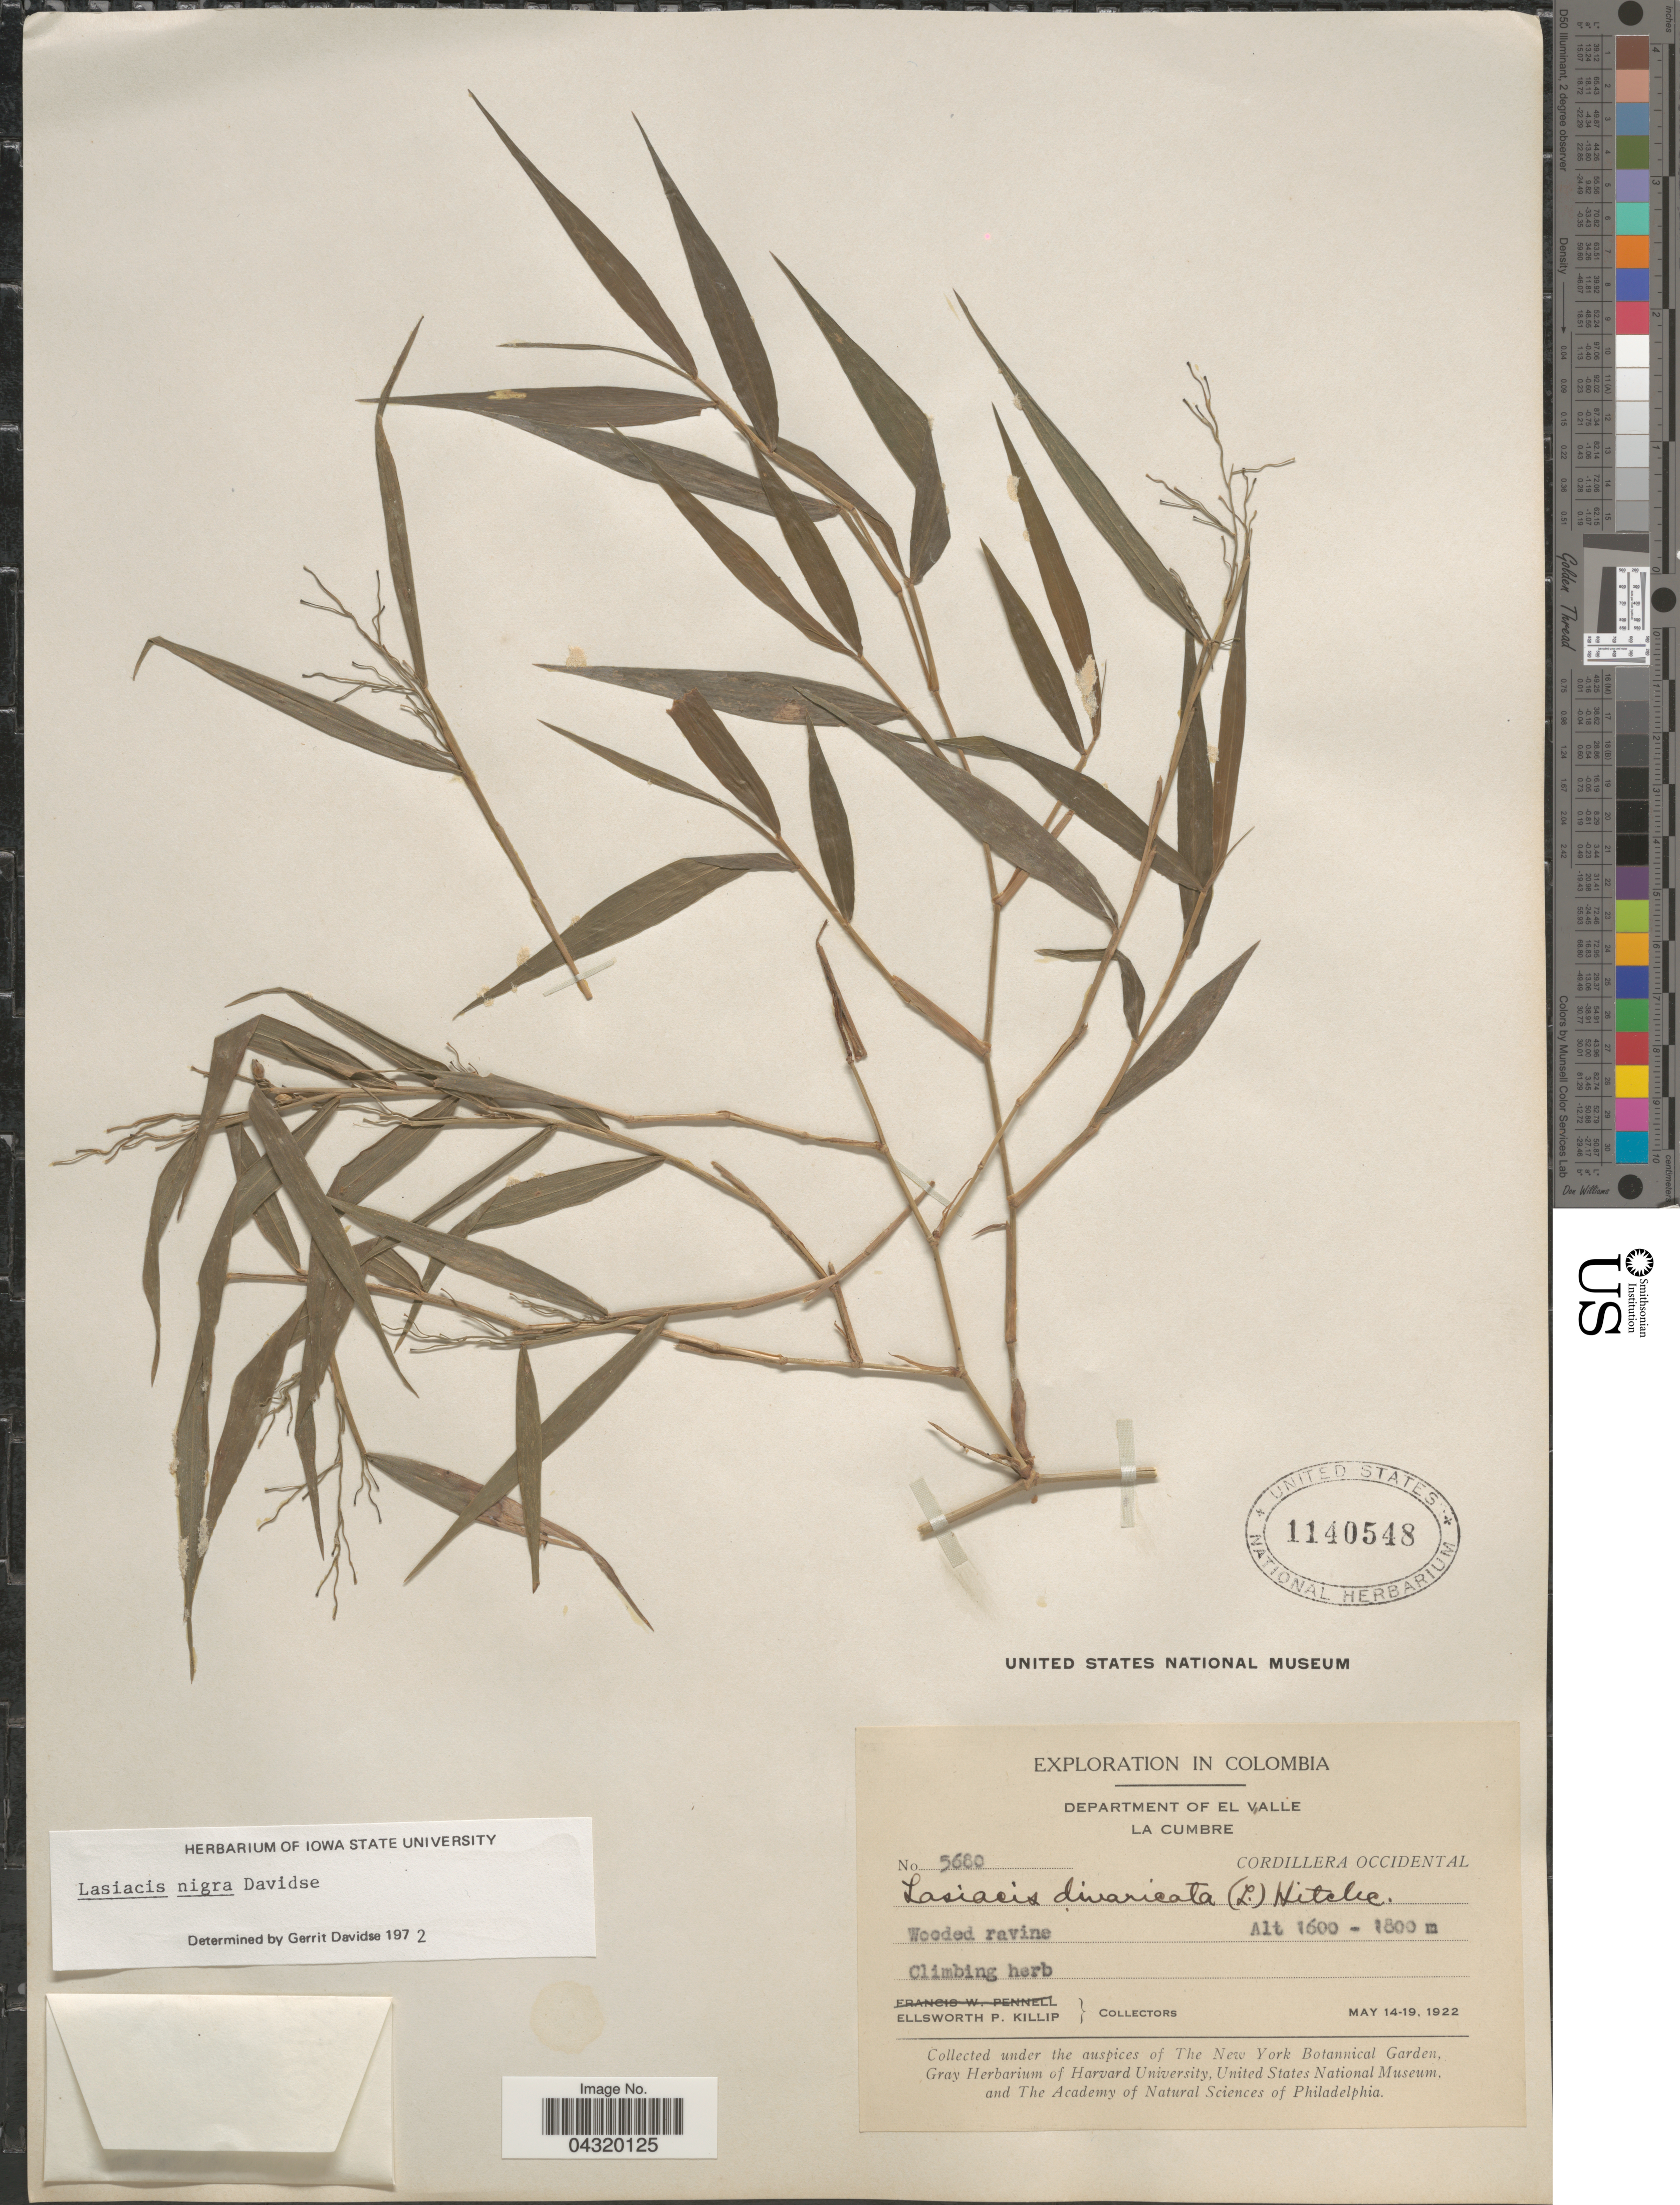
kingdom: Plantae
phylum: Tracheophyta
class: Liliopsida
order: Poales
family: Poaceae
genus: Lasiacis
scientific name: Lasiacis nigra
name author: Davidse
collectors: E. P. Killip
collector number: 5680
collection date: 1922-05-14/1922-05-19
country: Colombia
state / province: Valle del Cauca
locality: Exploration in Colombia. Department of El Valle. La Cumbre. Cordillera Occidental.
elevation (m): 1600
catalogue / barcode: US 1140548